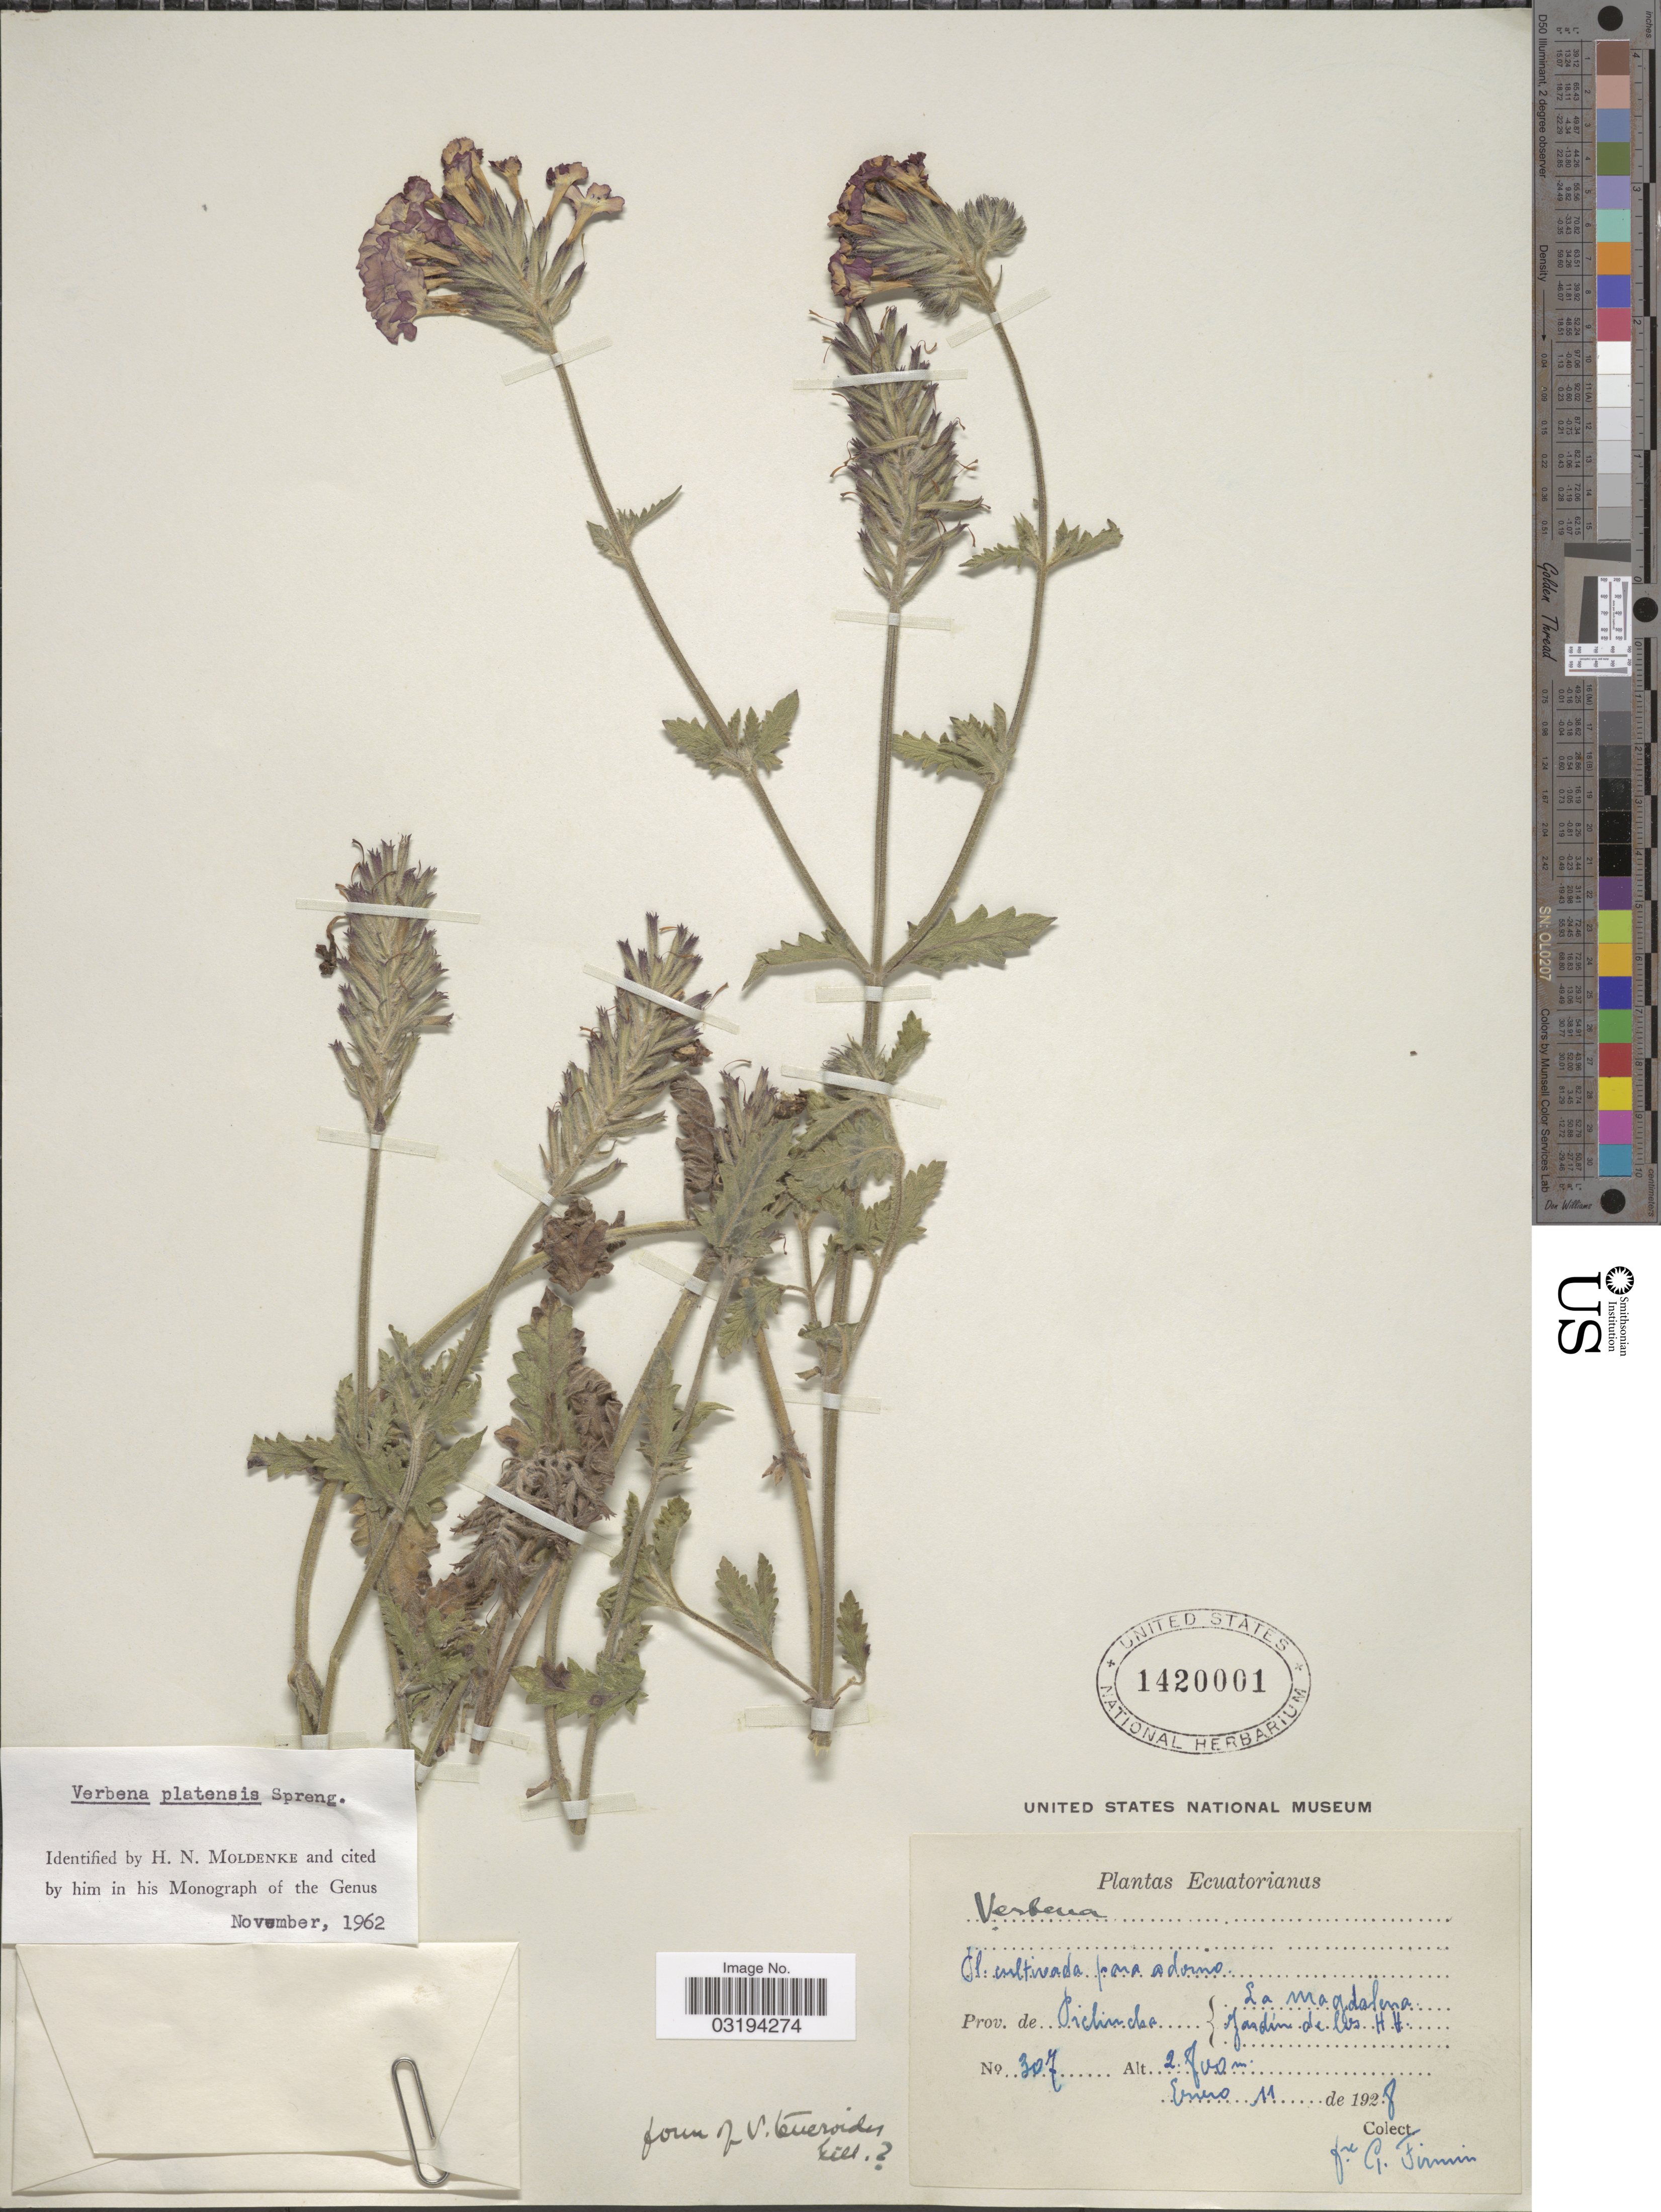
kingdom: Plantae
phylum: Tracheophyta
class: Magnoliopsida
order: Lamiales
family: Verbenaceae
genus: Verbena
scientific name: Verbena platensis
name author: Spreng.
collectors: F. Firmin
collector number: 307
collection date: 1928-01-11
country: Ecuador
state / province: Pichincha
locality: La Magdalena. Jardín de los H.H.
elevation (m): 2800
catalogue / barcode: US 1420001